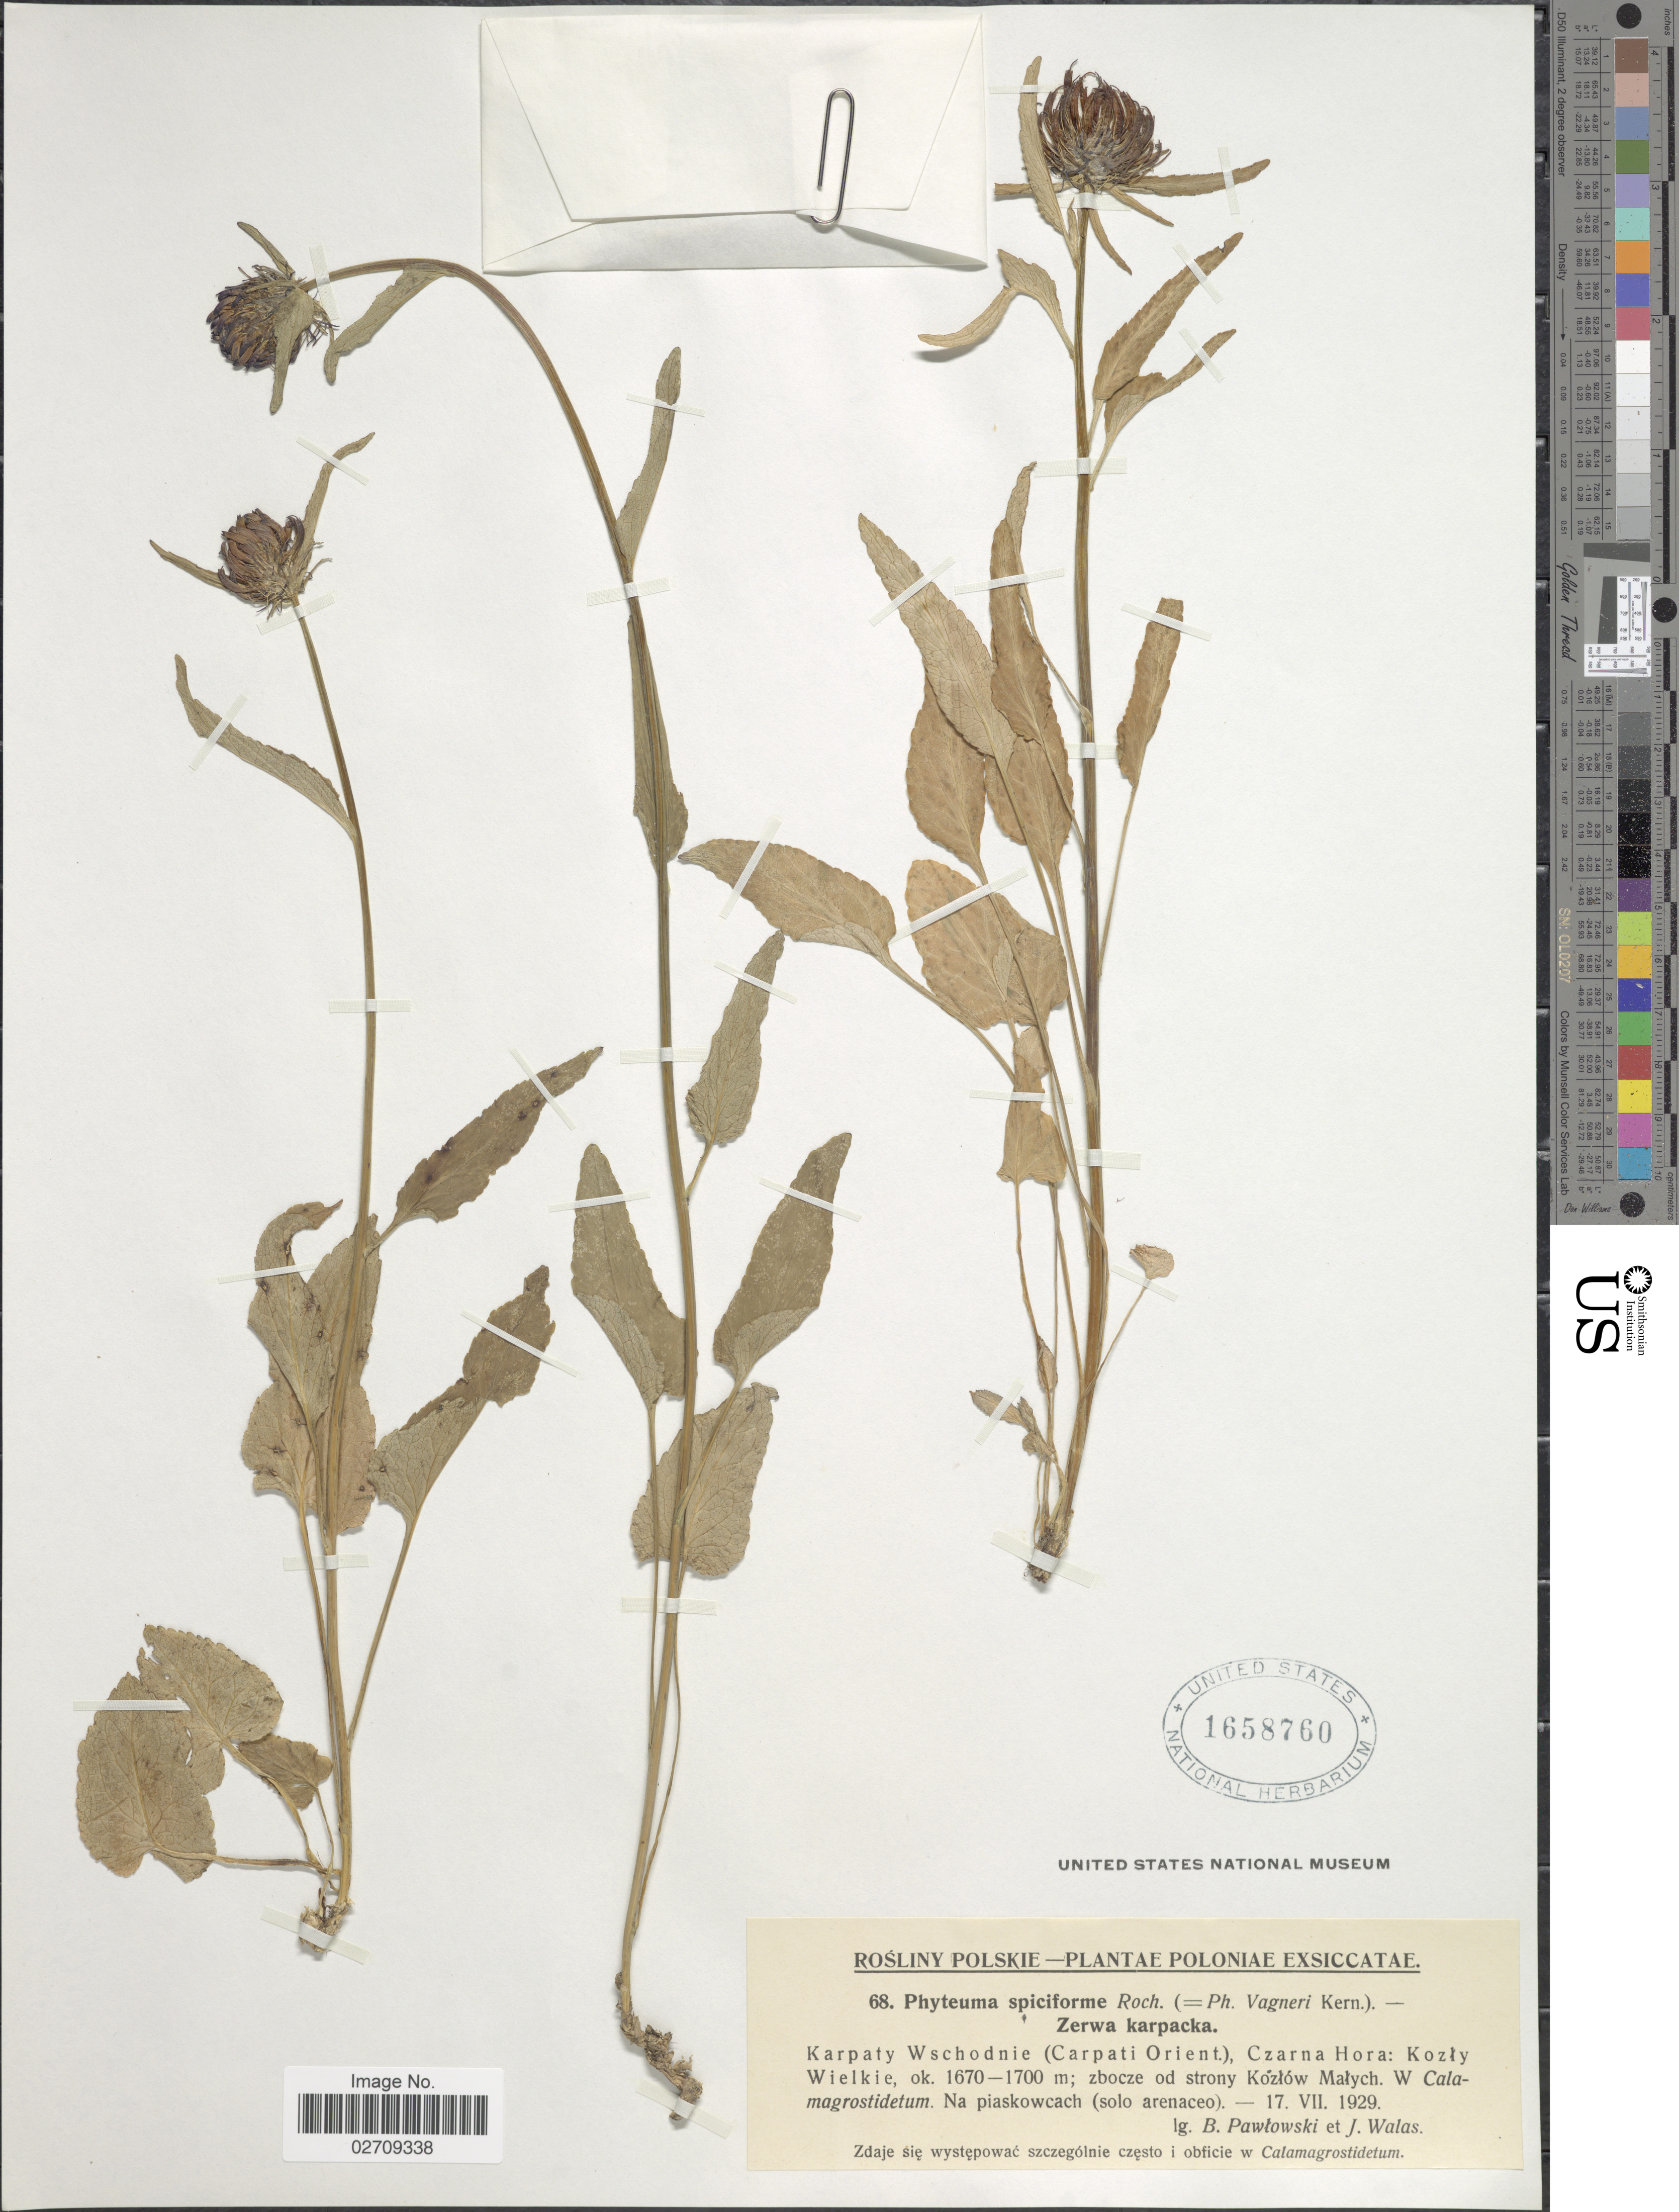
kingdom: Plantae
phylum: Tracheophyta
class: Magnoliopsida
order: Asterales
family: Campanulaceae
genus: Phyteuma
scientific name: Phyteuma spiciforme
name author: Rochel ex Domin & Podp.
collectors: B. Pawtowski & J. Walas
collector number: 68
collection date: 1929-07-17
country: Poland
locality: Poloniae, Karpaty Wschodnie (Carpati Orient.) Czarna Hora: Kozly Wielkie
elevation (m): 1670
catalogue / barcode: US 1658760